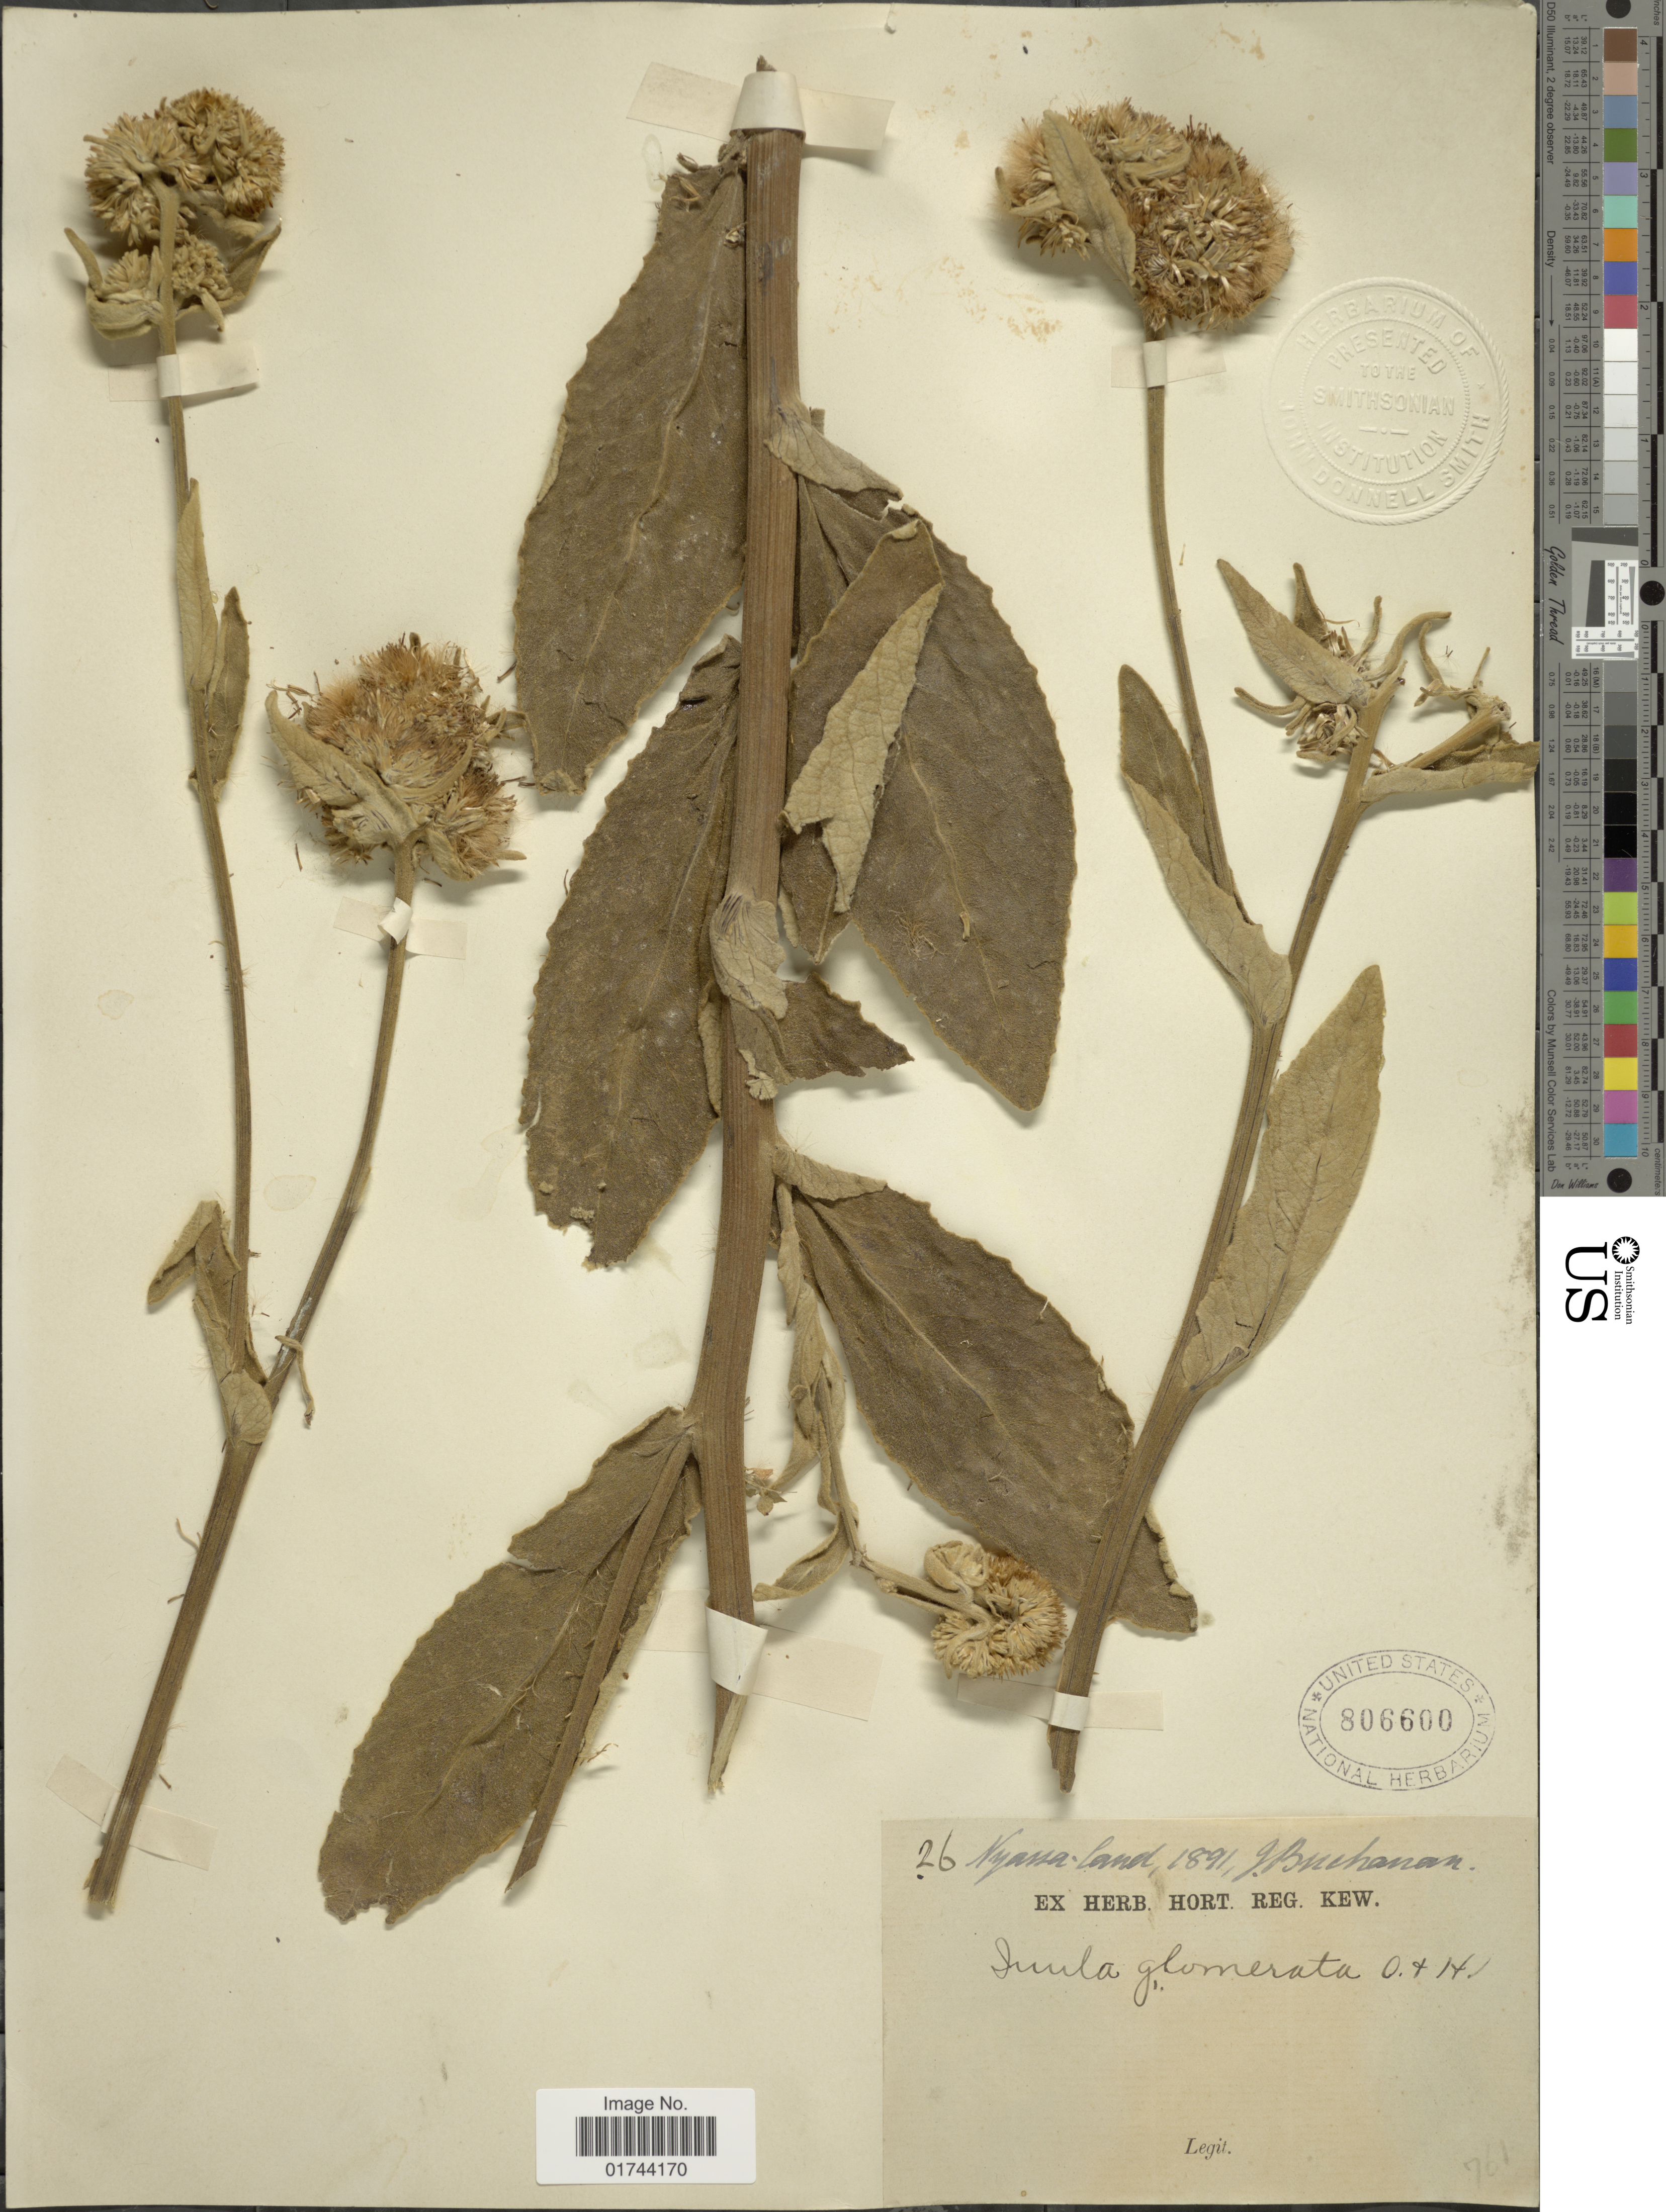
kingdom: Plantae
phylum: Tracheophyta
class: Magnoliopsida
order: Asterales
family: Asteraceae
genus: Inula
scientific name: Inula glomerata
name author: Oliv. & Hiern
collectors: J. Buchanan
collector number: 26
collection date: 1891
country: Malawi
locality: Nyassaland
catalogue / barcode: US 806600